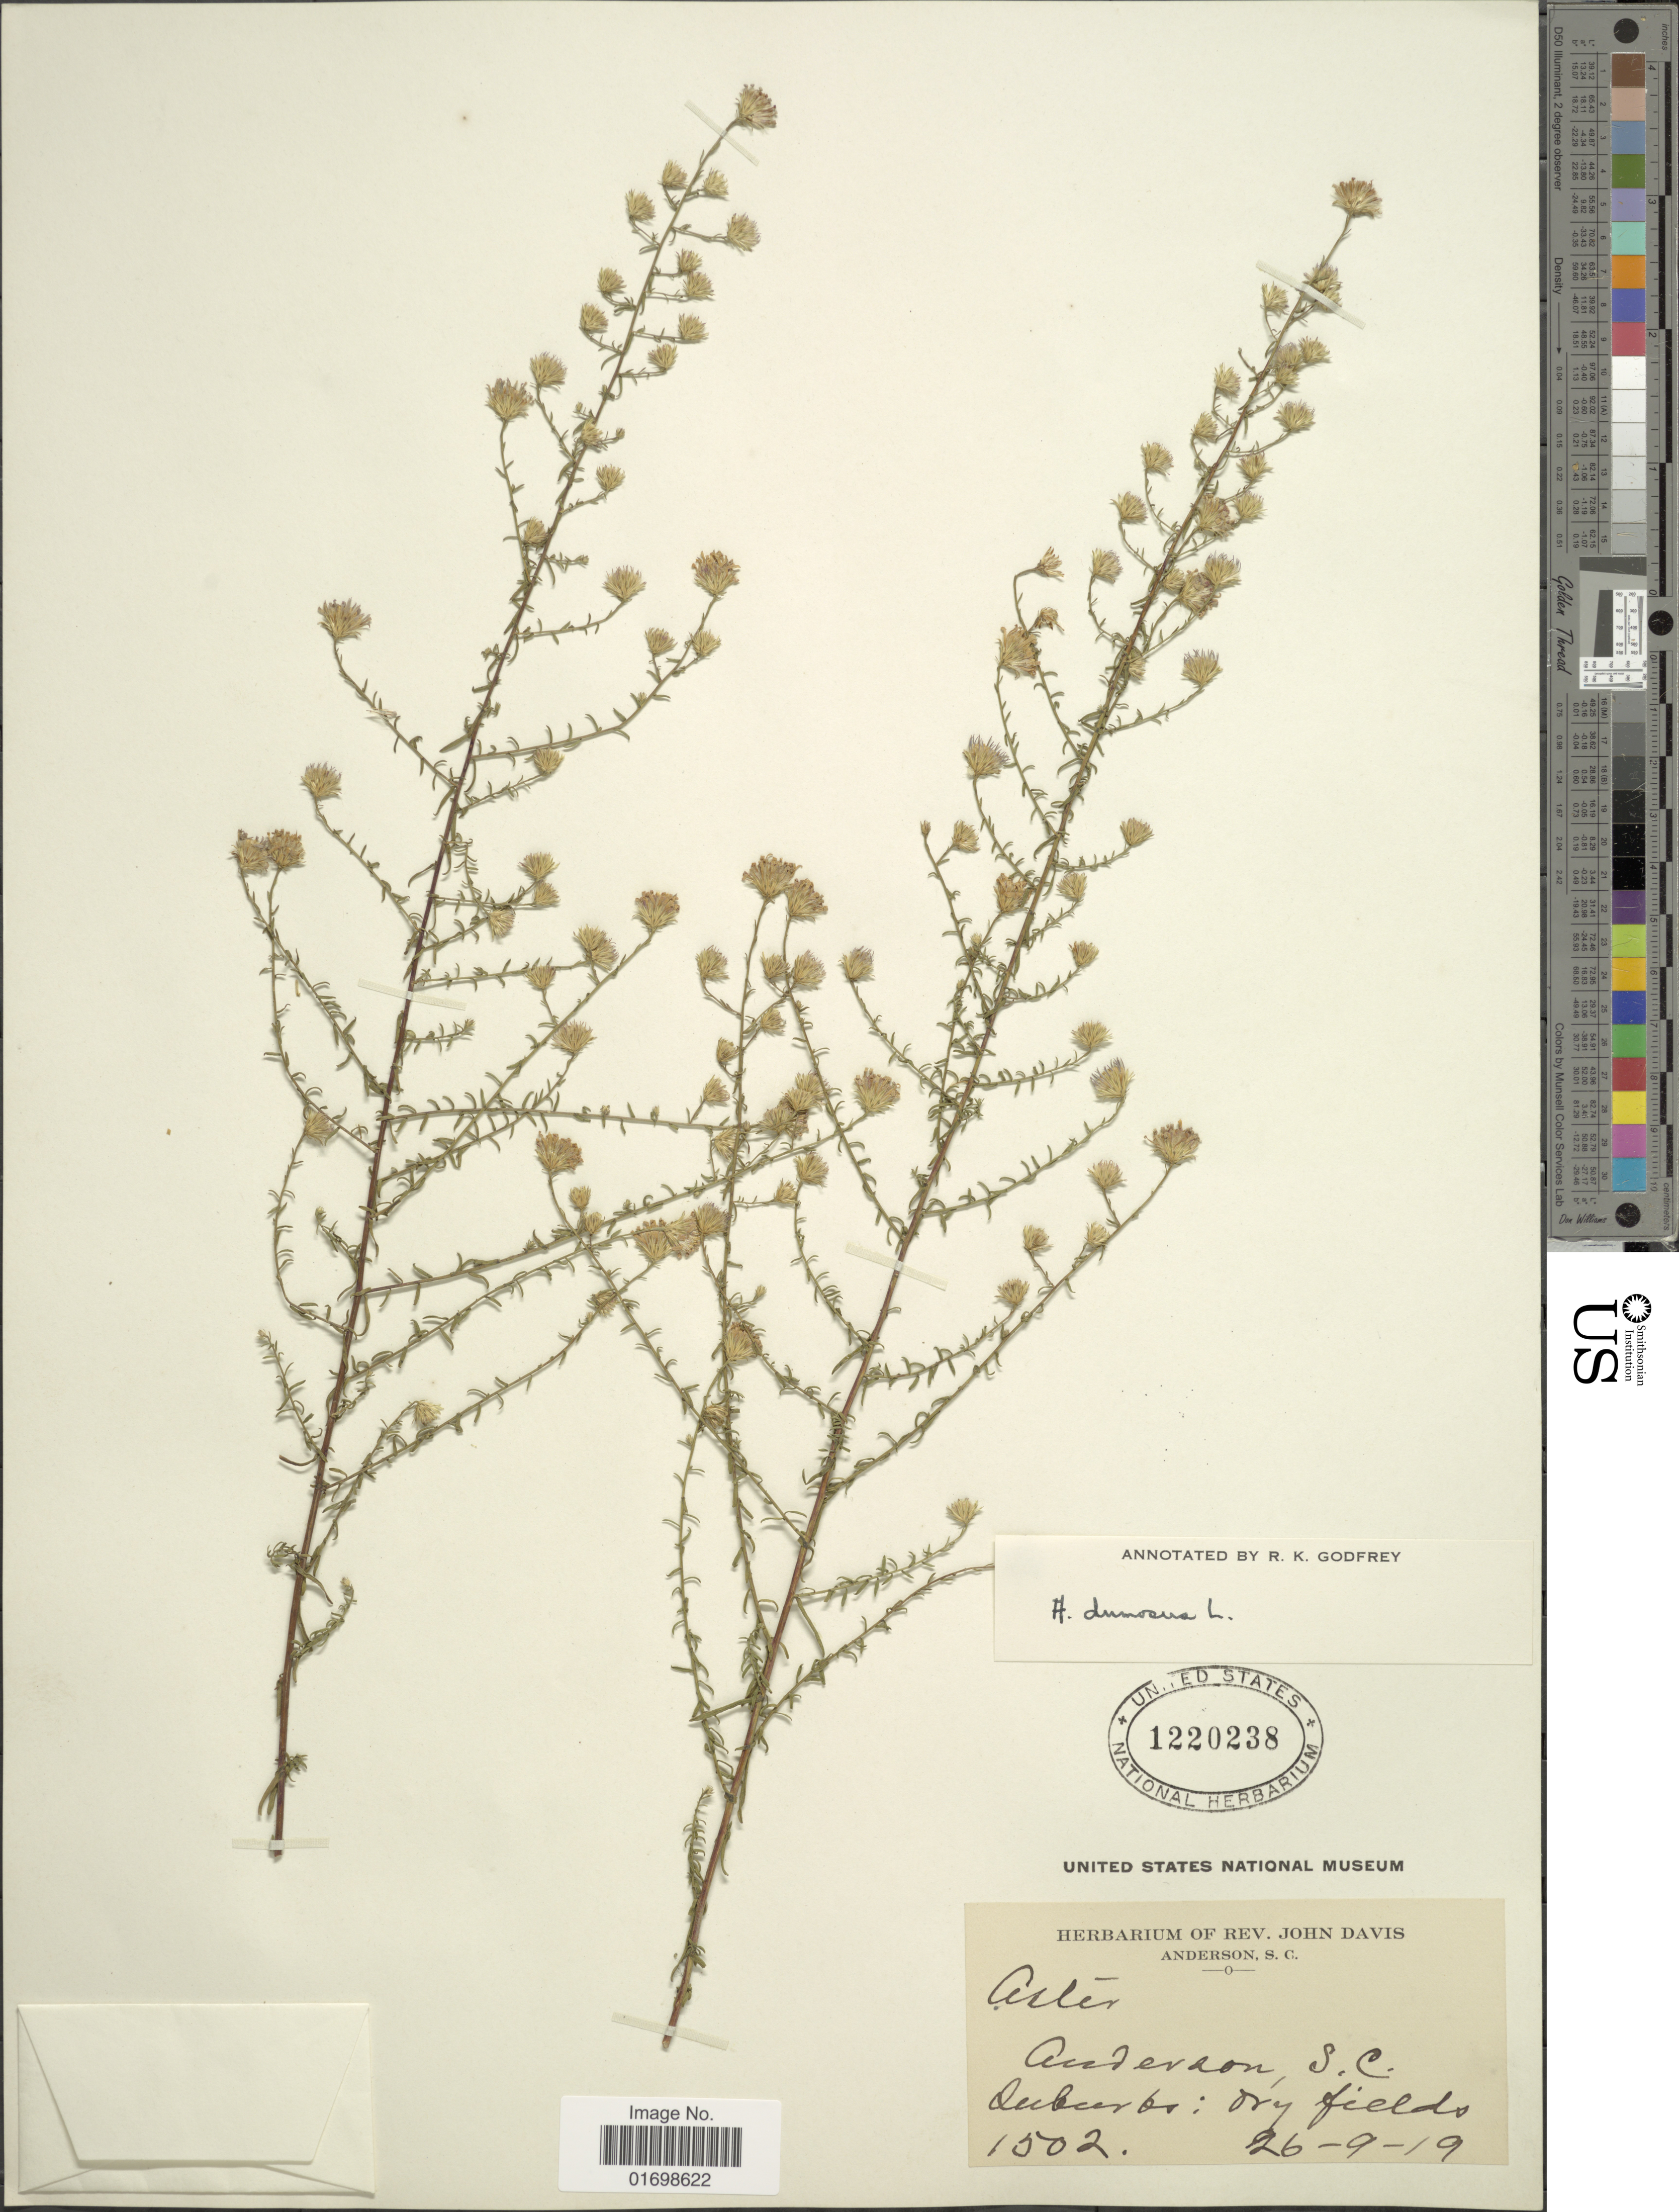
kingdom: Plantae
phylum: Tracheophyta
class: Magnoliopsida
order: Asterales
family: Asteraceae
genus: Symphyotrichum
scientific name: Symphyotrichum dumosum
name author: (L.) G.L. Nesom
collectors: ex herb. Rev. John Davis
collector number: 1502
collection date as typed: Transcribed d/m/y: 26/9/19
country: United States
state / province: South Carolina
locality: Anderson, [illegible text] Cr.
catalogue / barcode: US 1220238